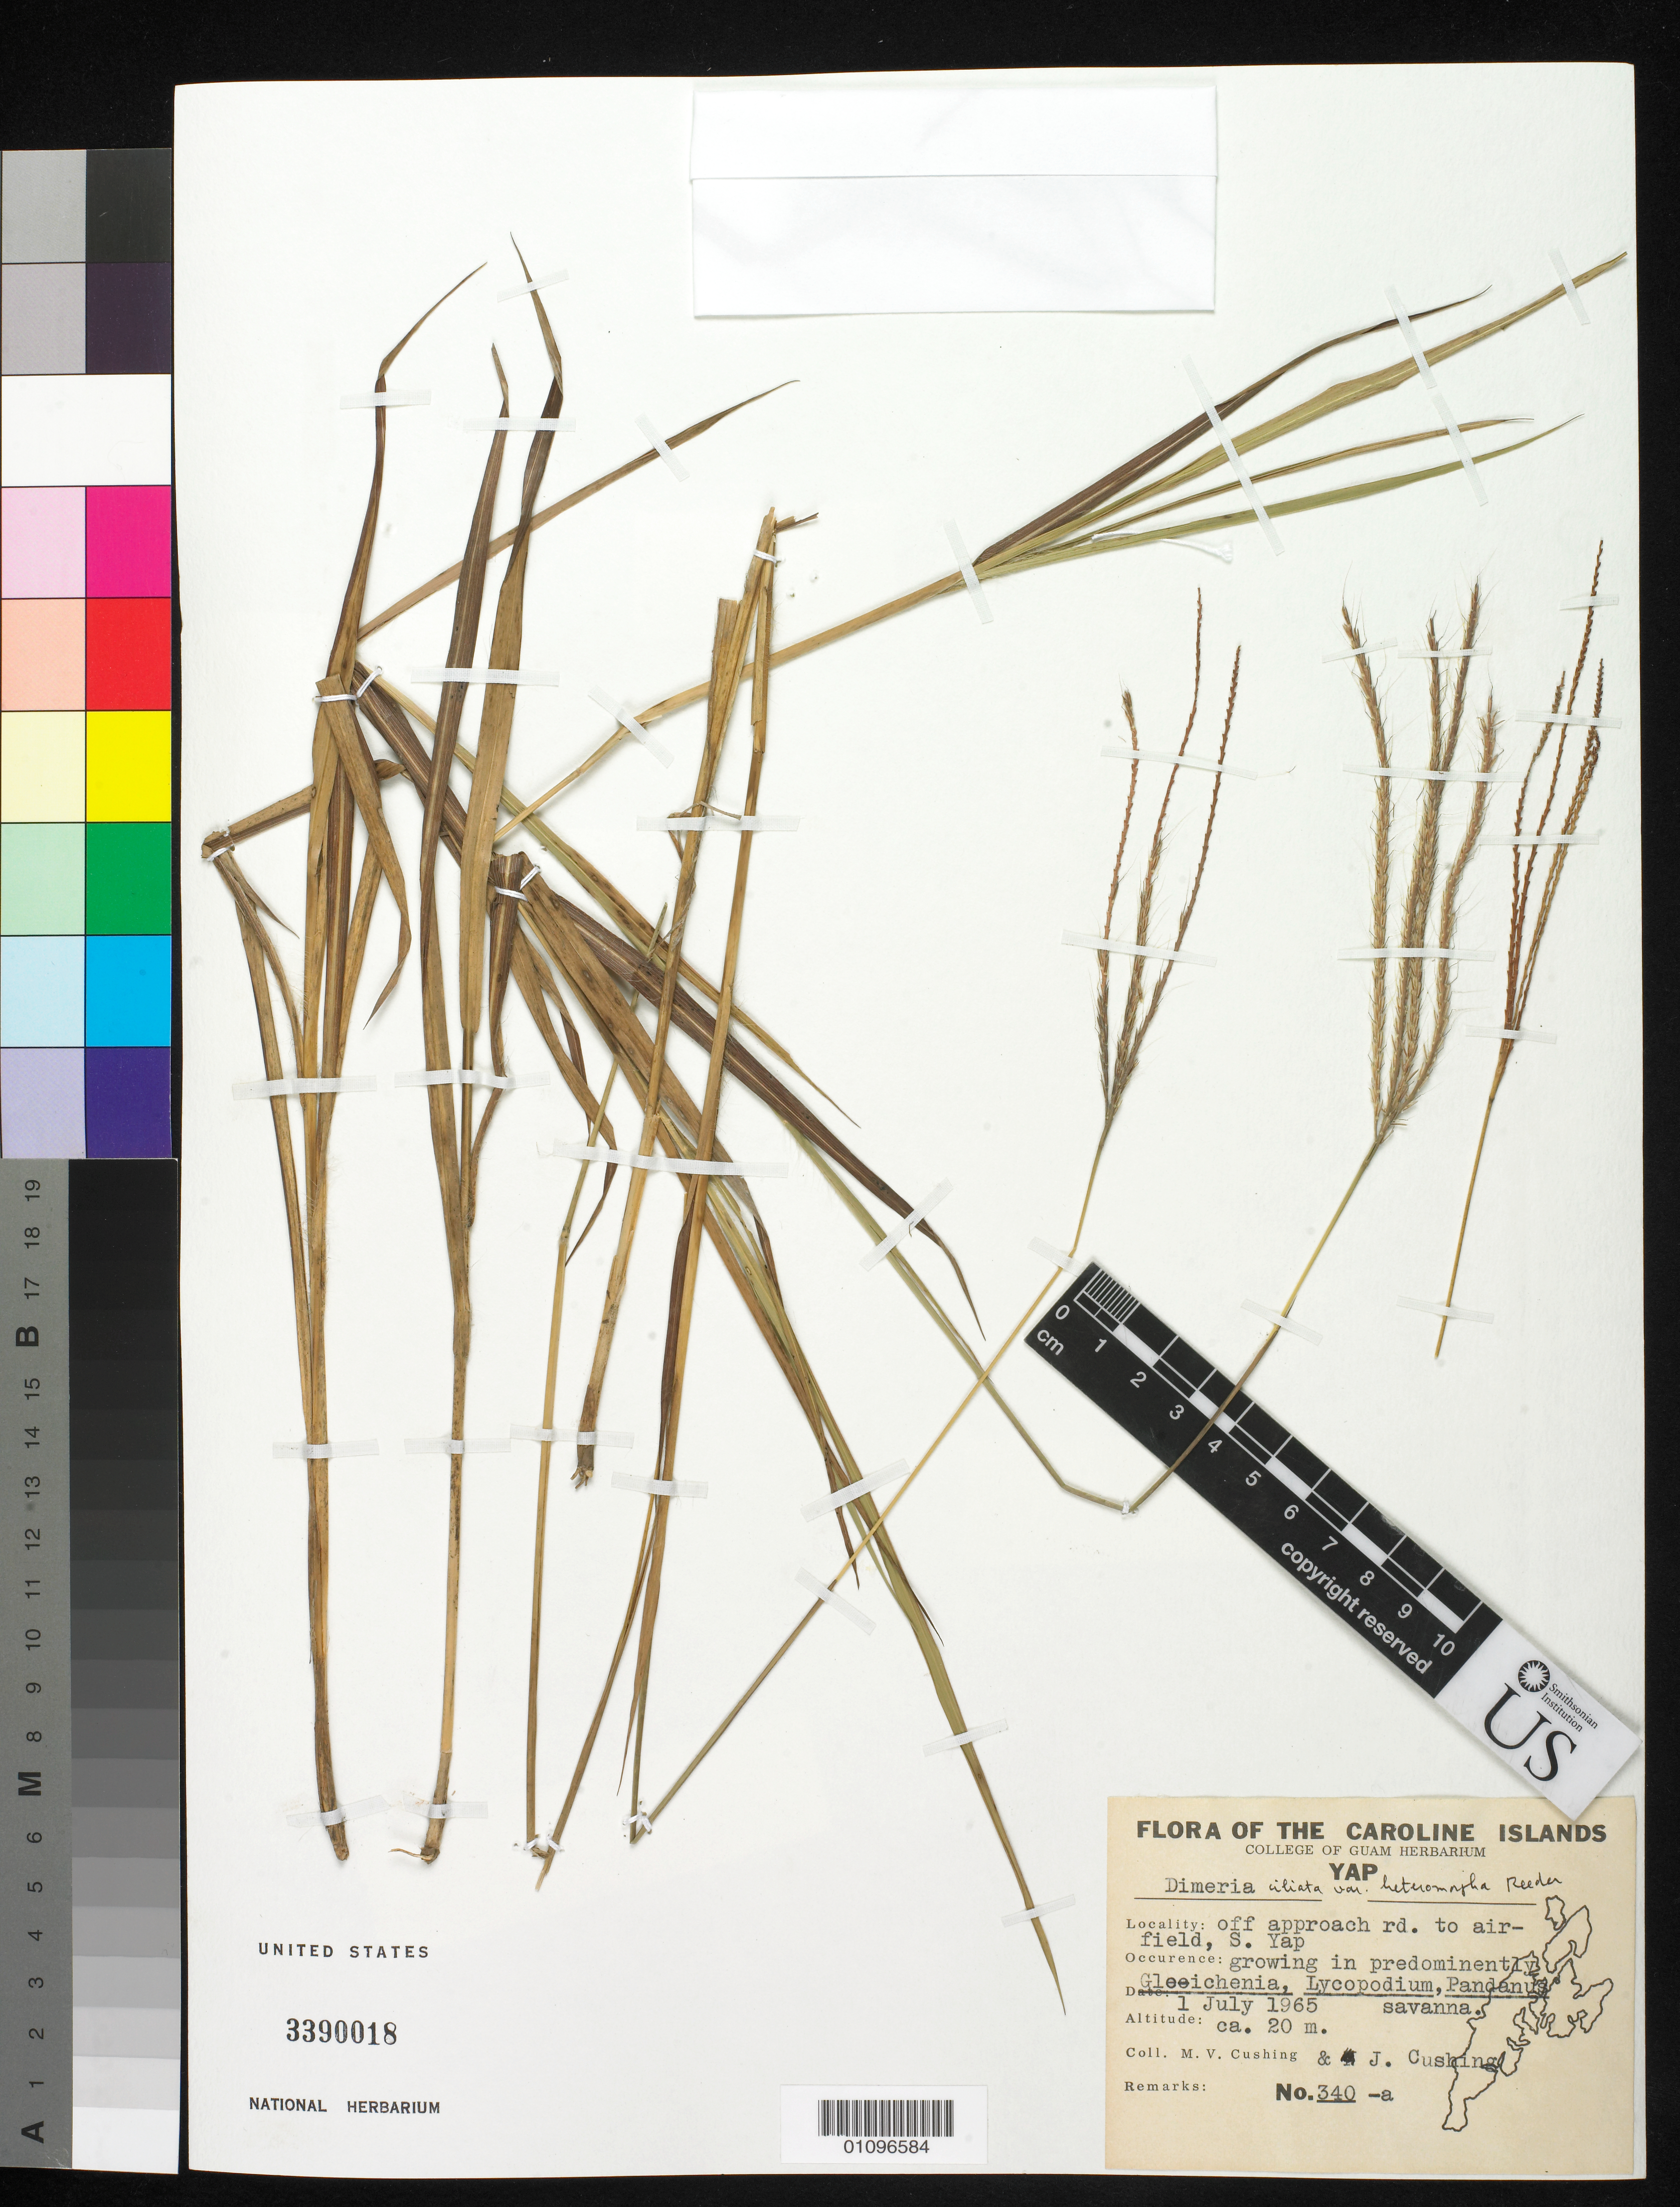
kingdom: Plantae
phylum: Tracheophyta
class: Liliopsida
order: Poales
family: Poaceae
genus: Dimeria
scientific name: Dimeria chloridiformis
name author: (Gaudich.) Schum. & Lauterb.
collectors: M. V. Cushing & J. Cushing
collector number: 340-a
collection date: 1965-07-01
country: Micronesia, Federated States of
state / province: Yap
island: Yap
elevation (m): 20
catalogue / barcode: US 3390018